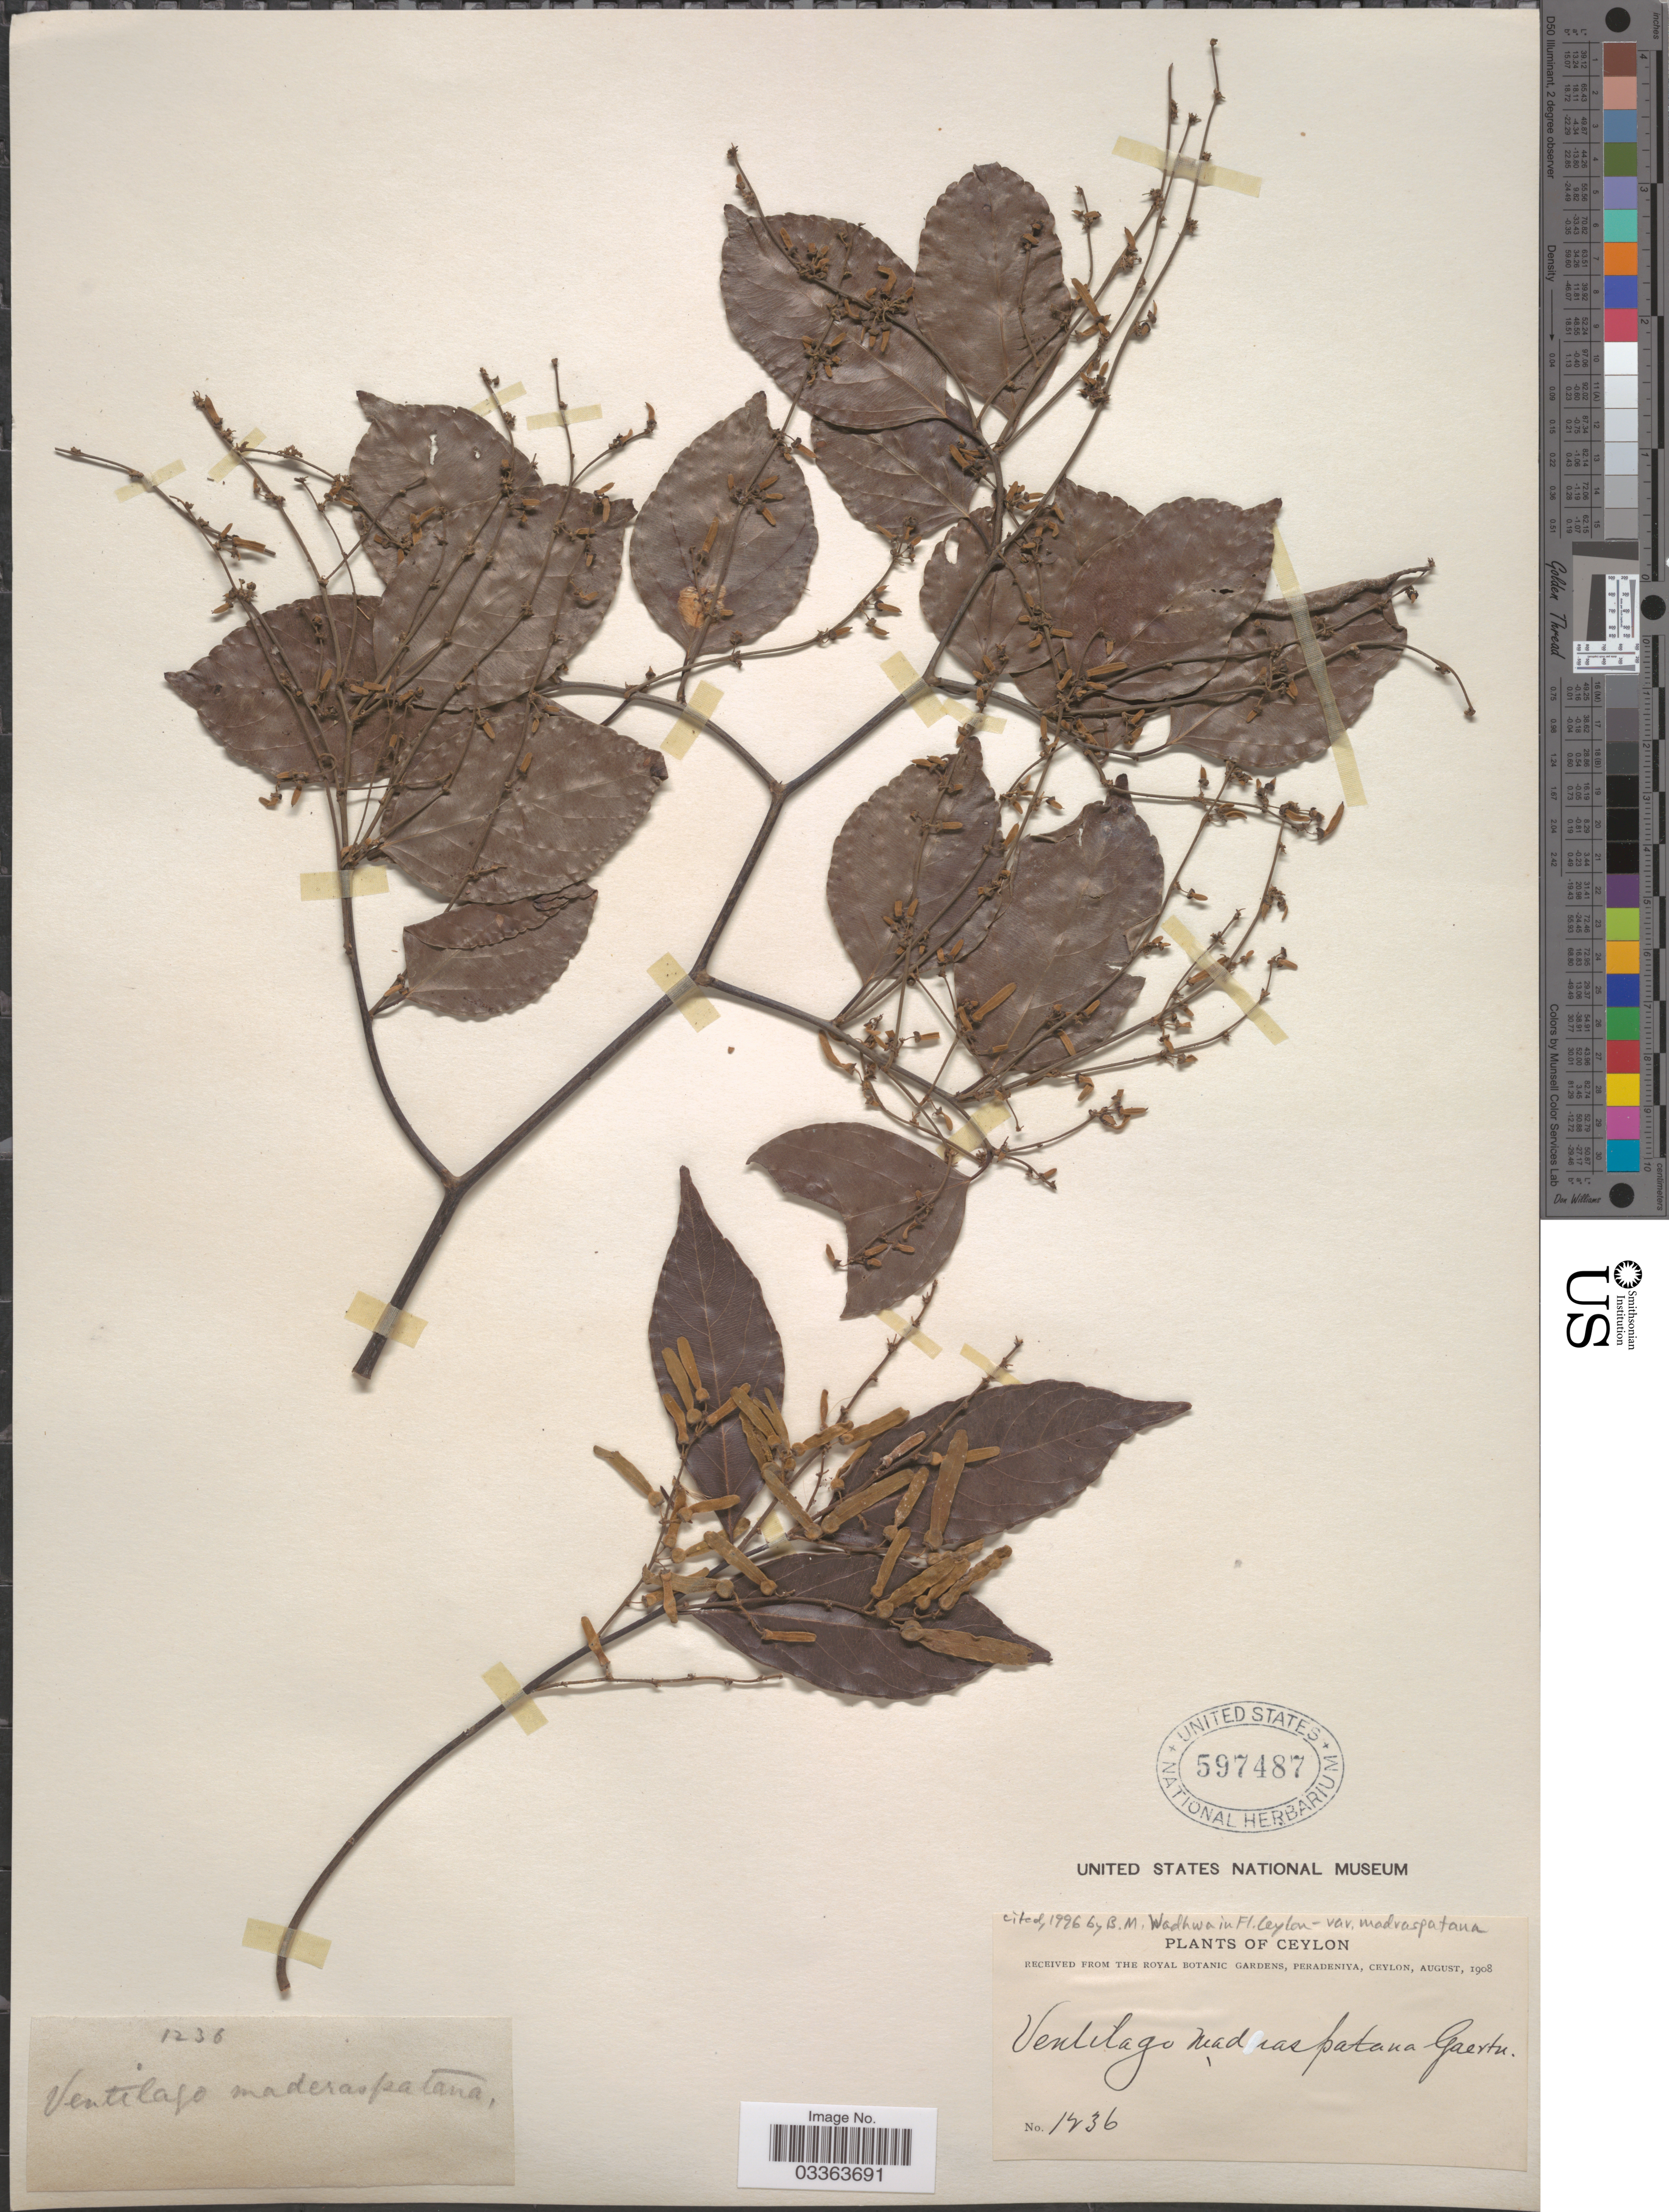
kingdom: Plantae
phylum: Tracheophyta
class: Magnoliopsida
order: Rosales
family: Rhamnaceae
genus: Ventilago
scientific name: Ventilago madraspatana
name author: Gaertn.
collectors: P. Royal Botanic Gardens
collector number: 1236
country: Sri Lanka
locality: Ceylon.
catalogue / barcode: US 597487